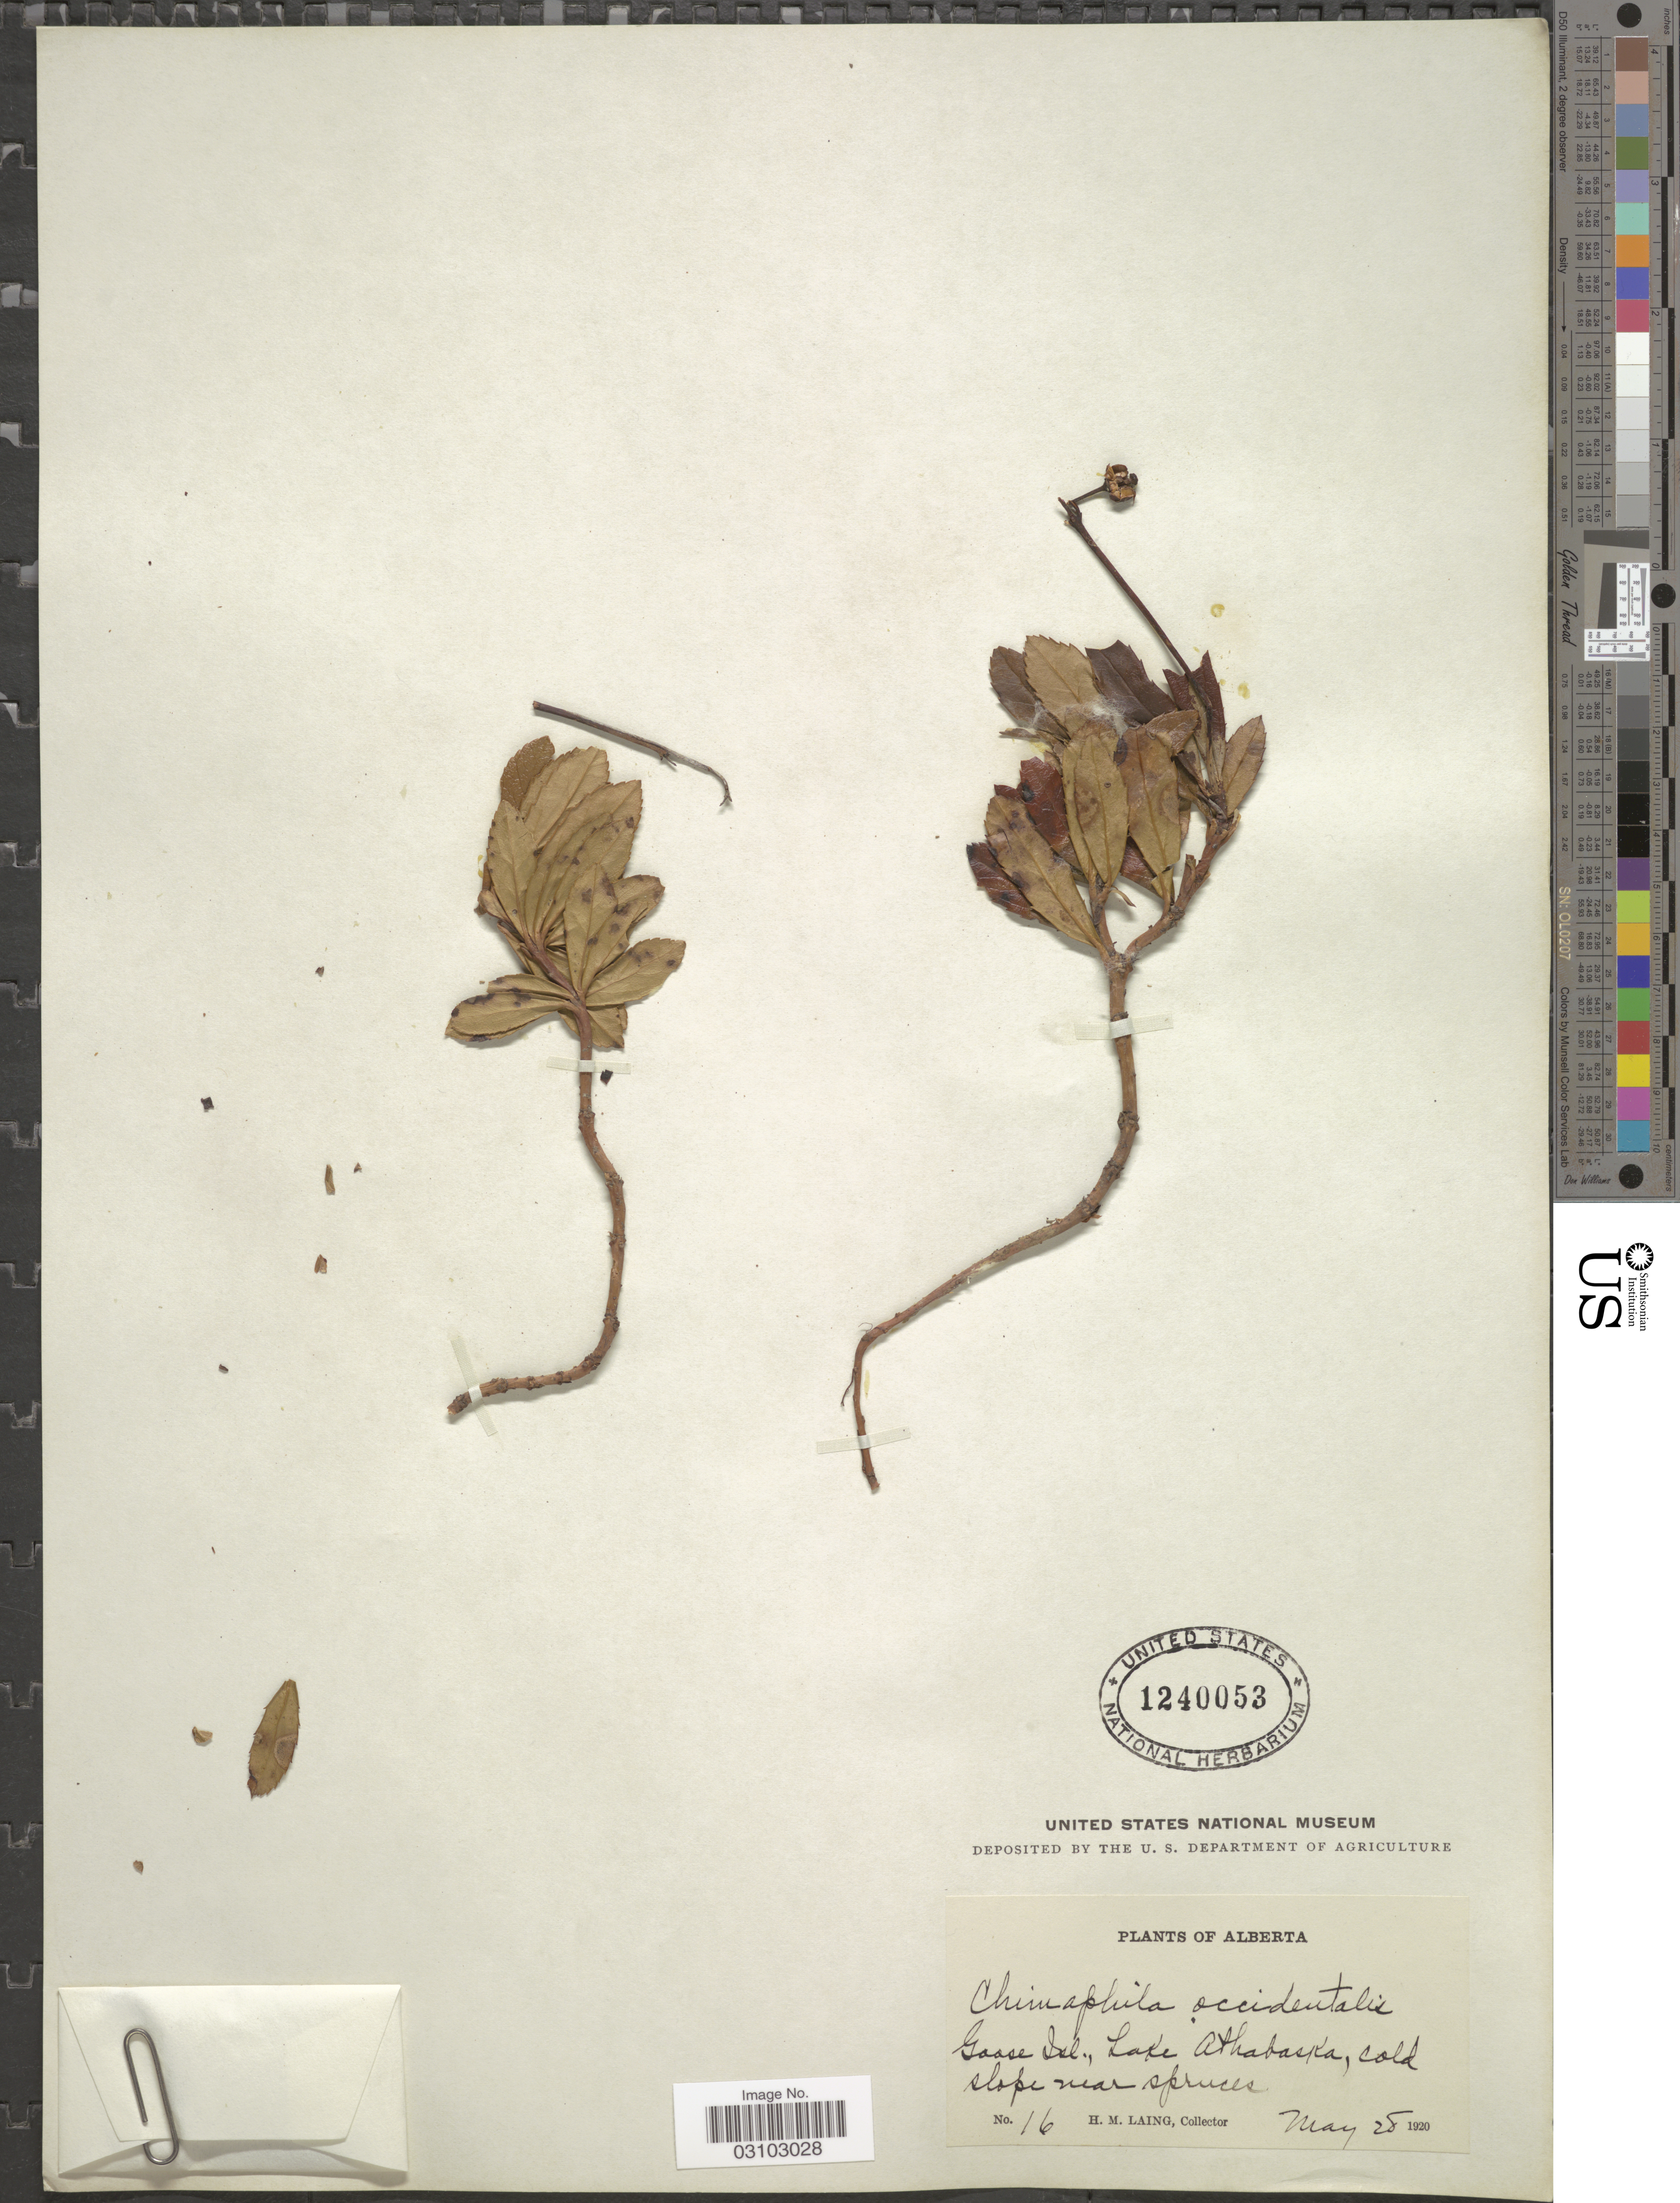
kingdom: Plantae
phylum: Tracheophyta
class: Magnoliopsida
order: Ericales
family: Ericaceae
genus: Chimaphila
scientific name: Chimaphila umbellata subsp. occidentalis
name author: (Rydb.) Hultén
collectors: H. Laing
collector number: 16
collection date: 1920-05-28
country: Canada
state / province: Alberta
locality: Goose Isl., Lake Athabaska, cold slope near spruces.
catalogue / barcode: US 1240053